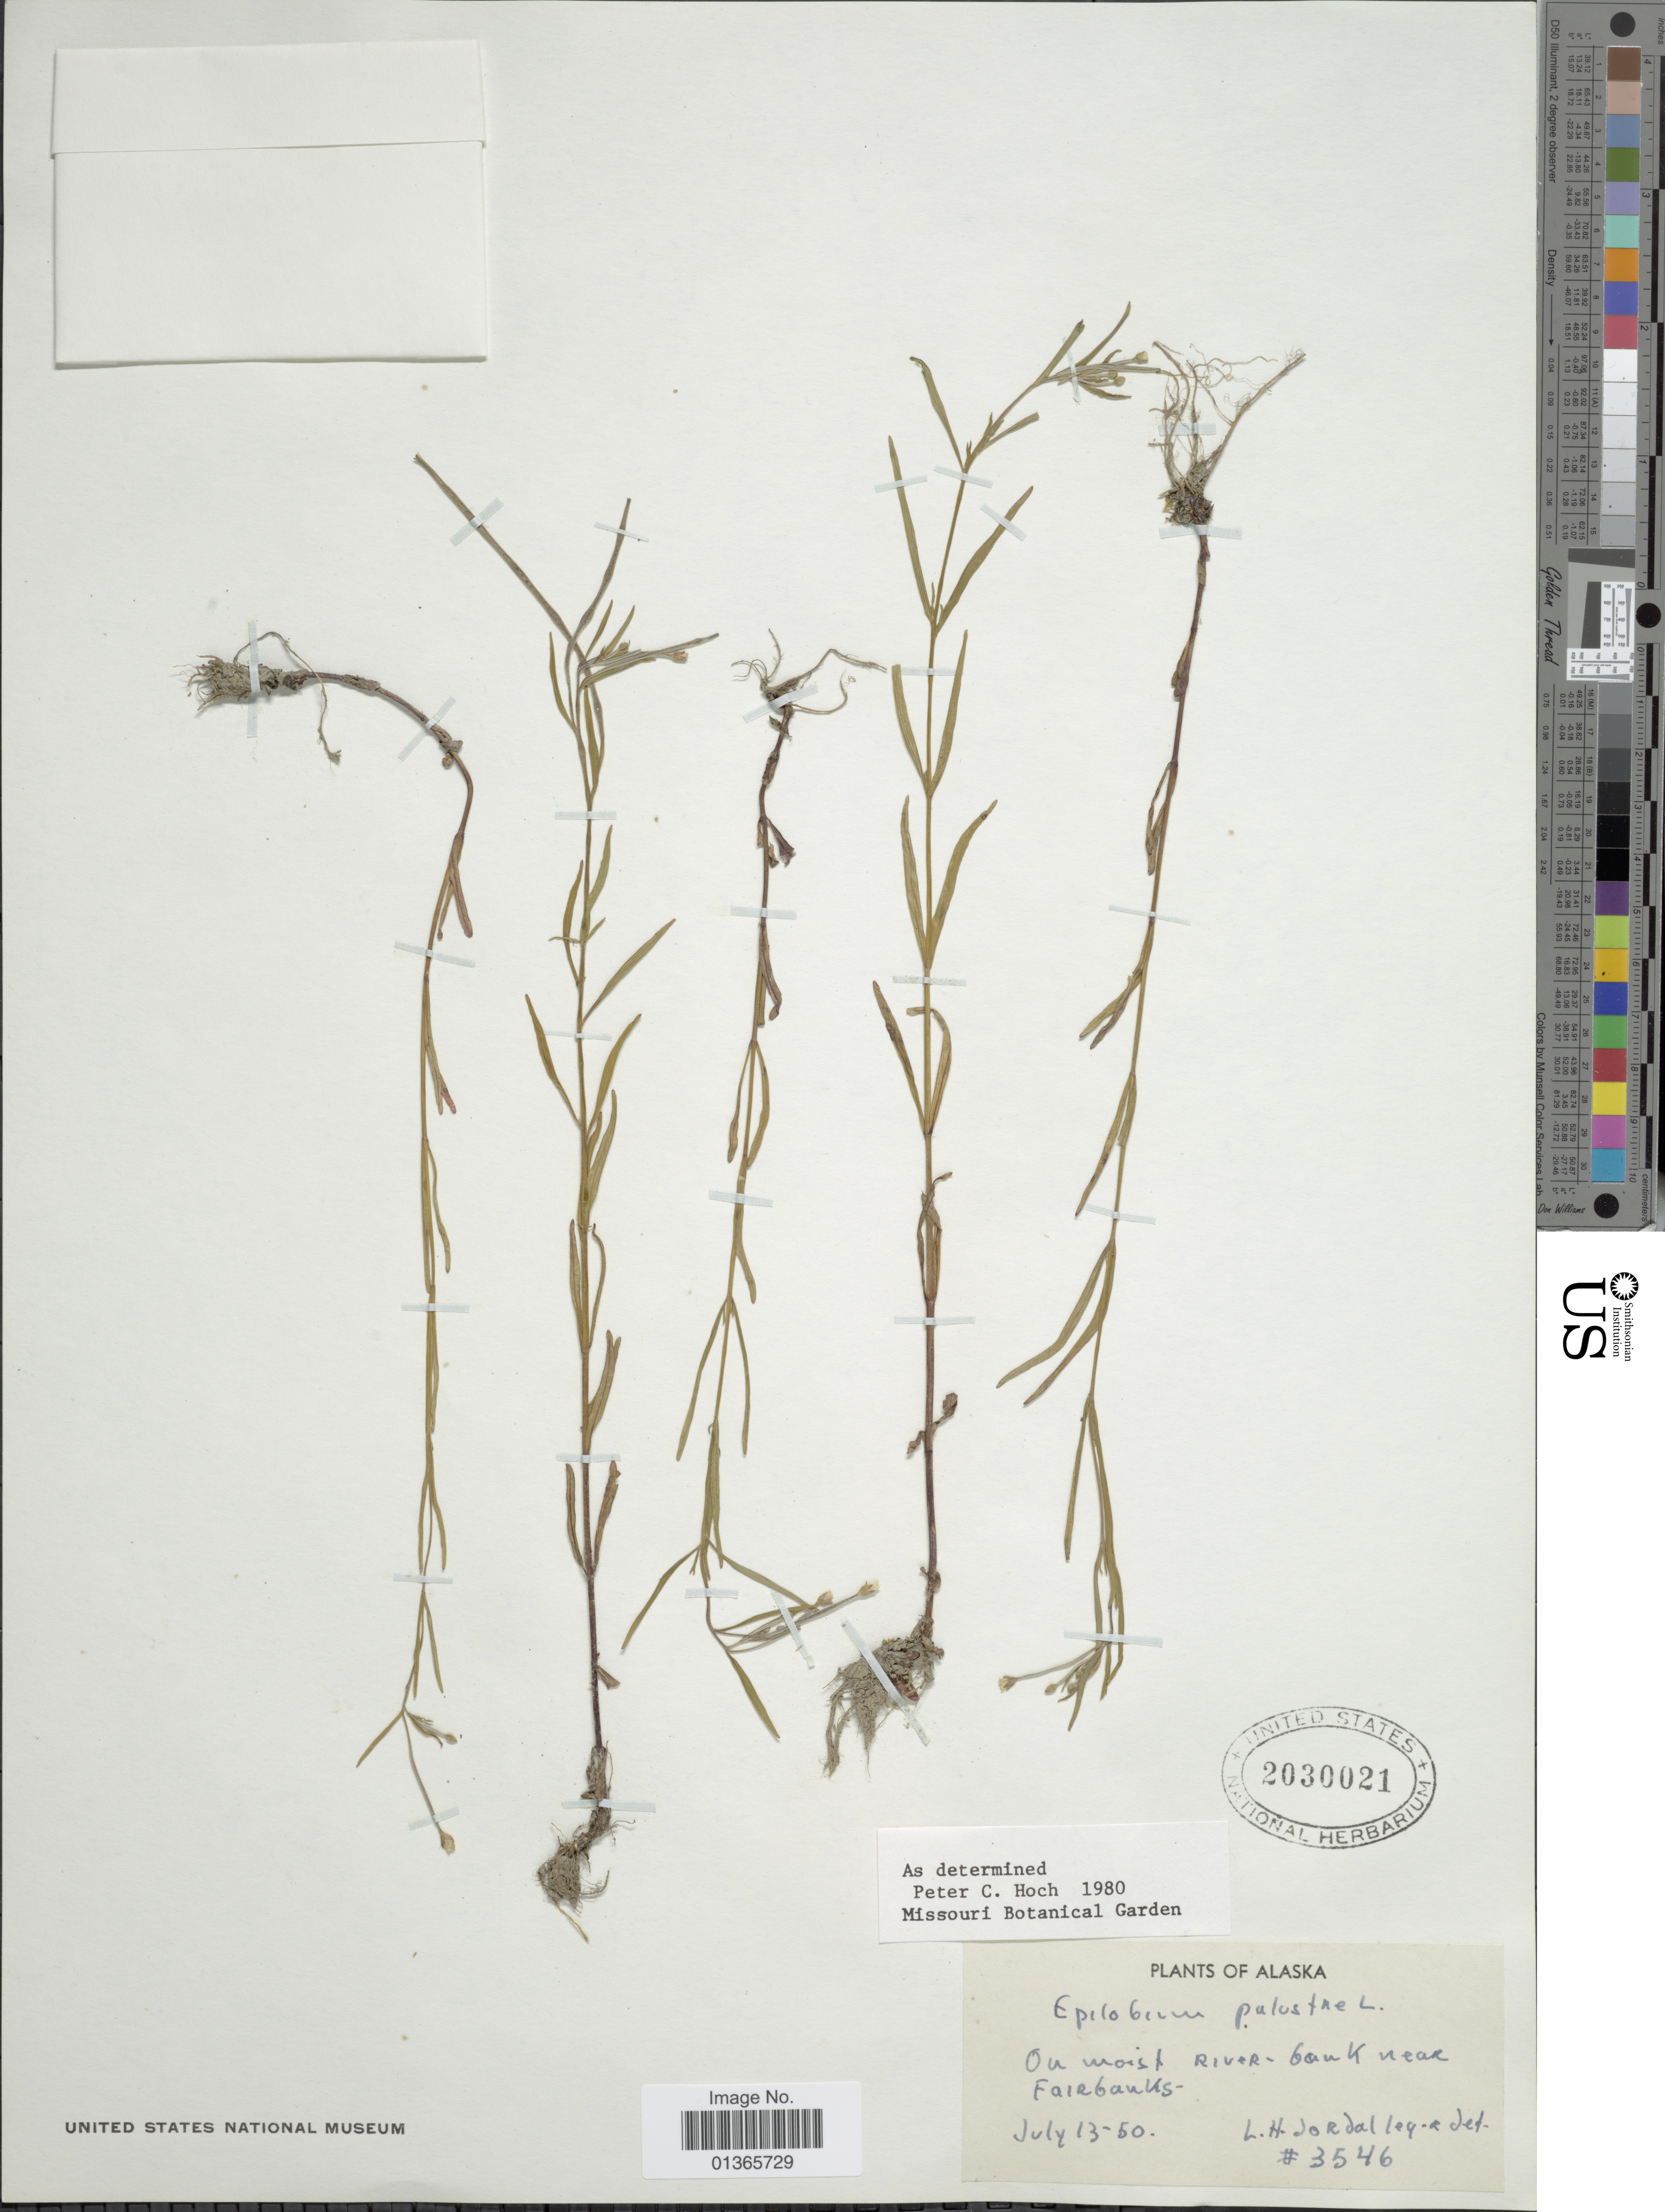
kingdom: Plantae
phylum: Tracheophyta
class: Magnoliopsida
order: Myrtales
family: Onagraceae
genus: Epilobium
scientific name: Epilobium palustre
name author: L.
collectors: L. Jordal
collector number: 3546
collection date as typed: Transcribed d/m/y: 13/7/50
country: United States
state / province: Alaska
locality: On moist river - bank near Fairbanks.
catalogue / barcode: US 2030021